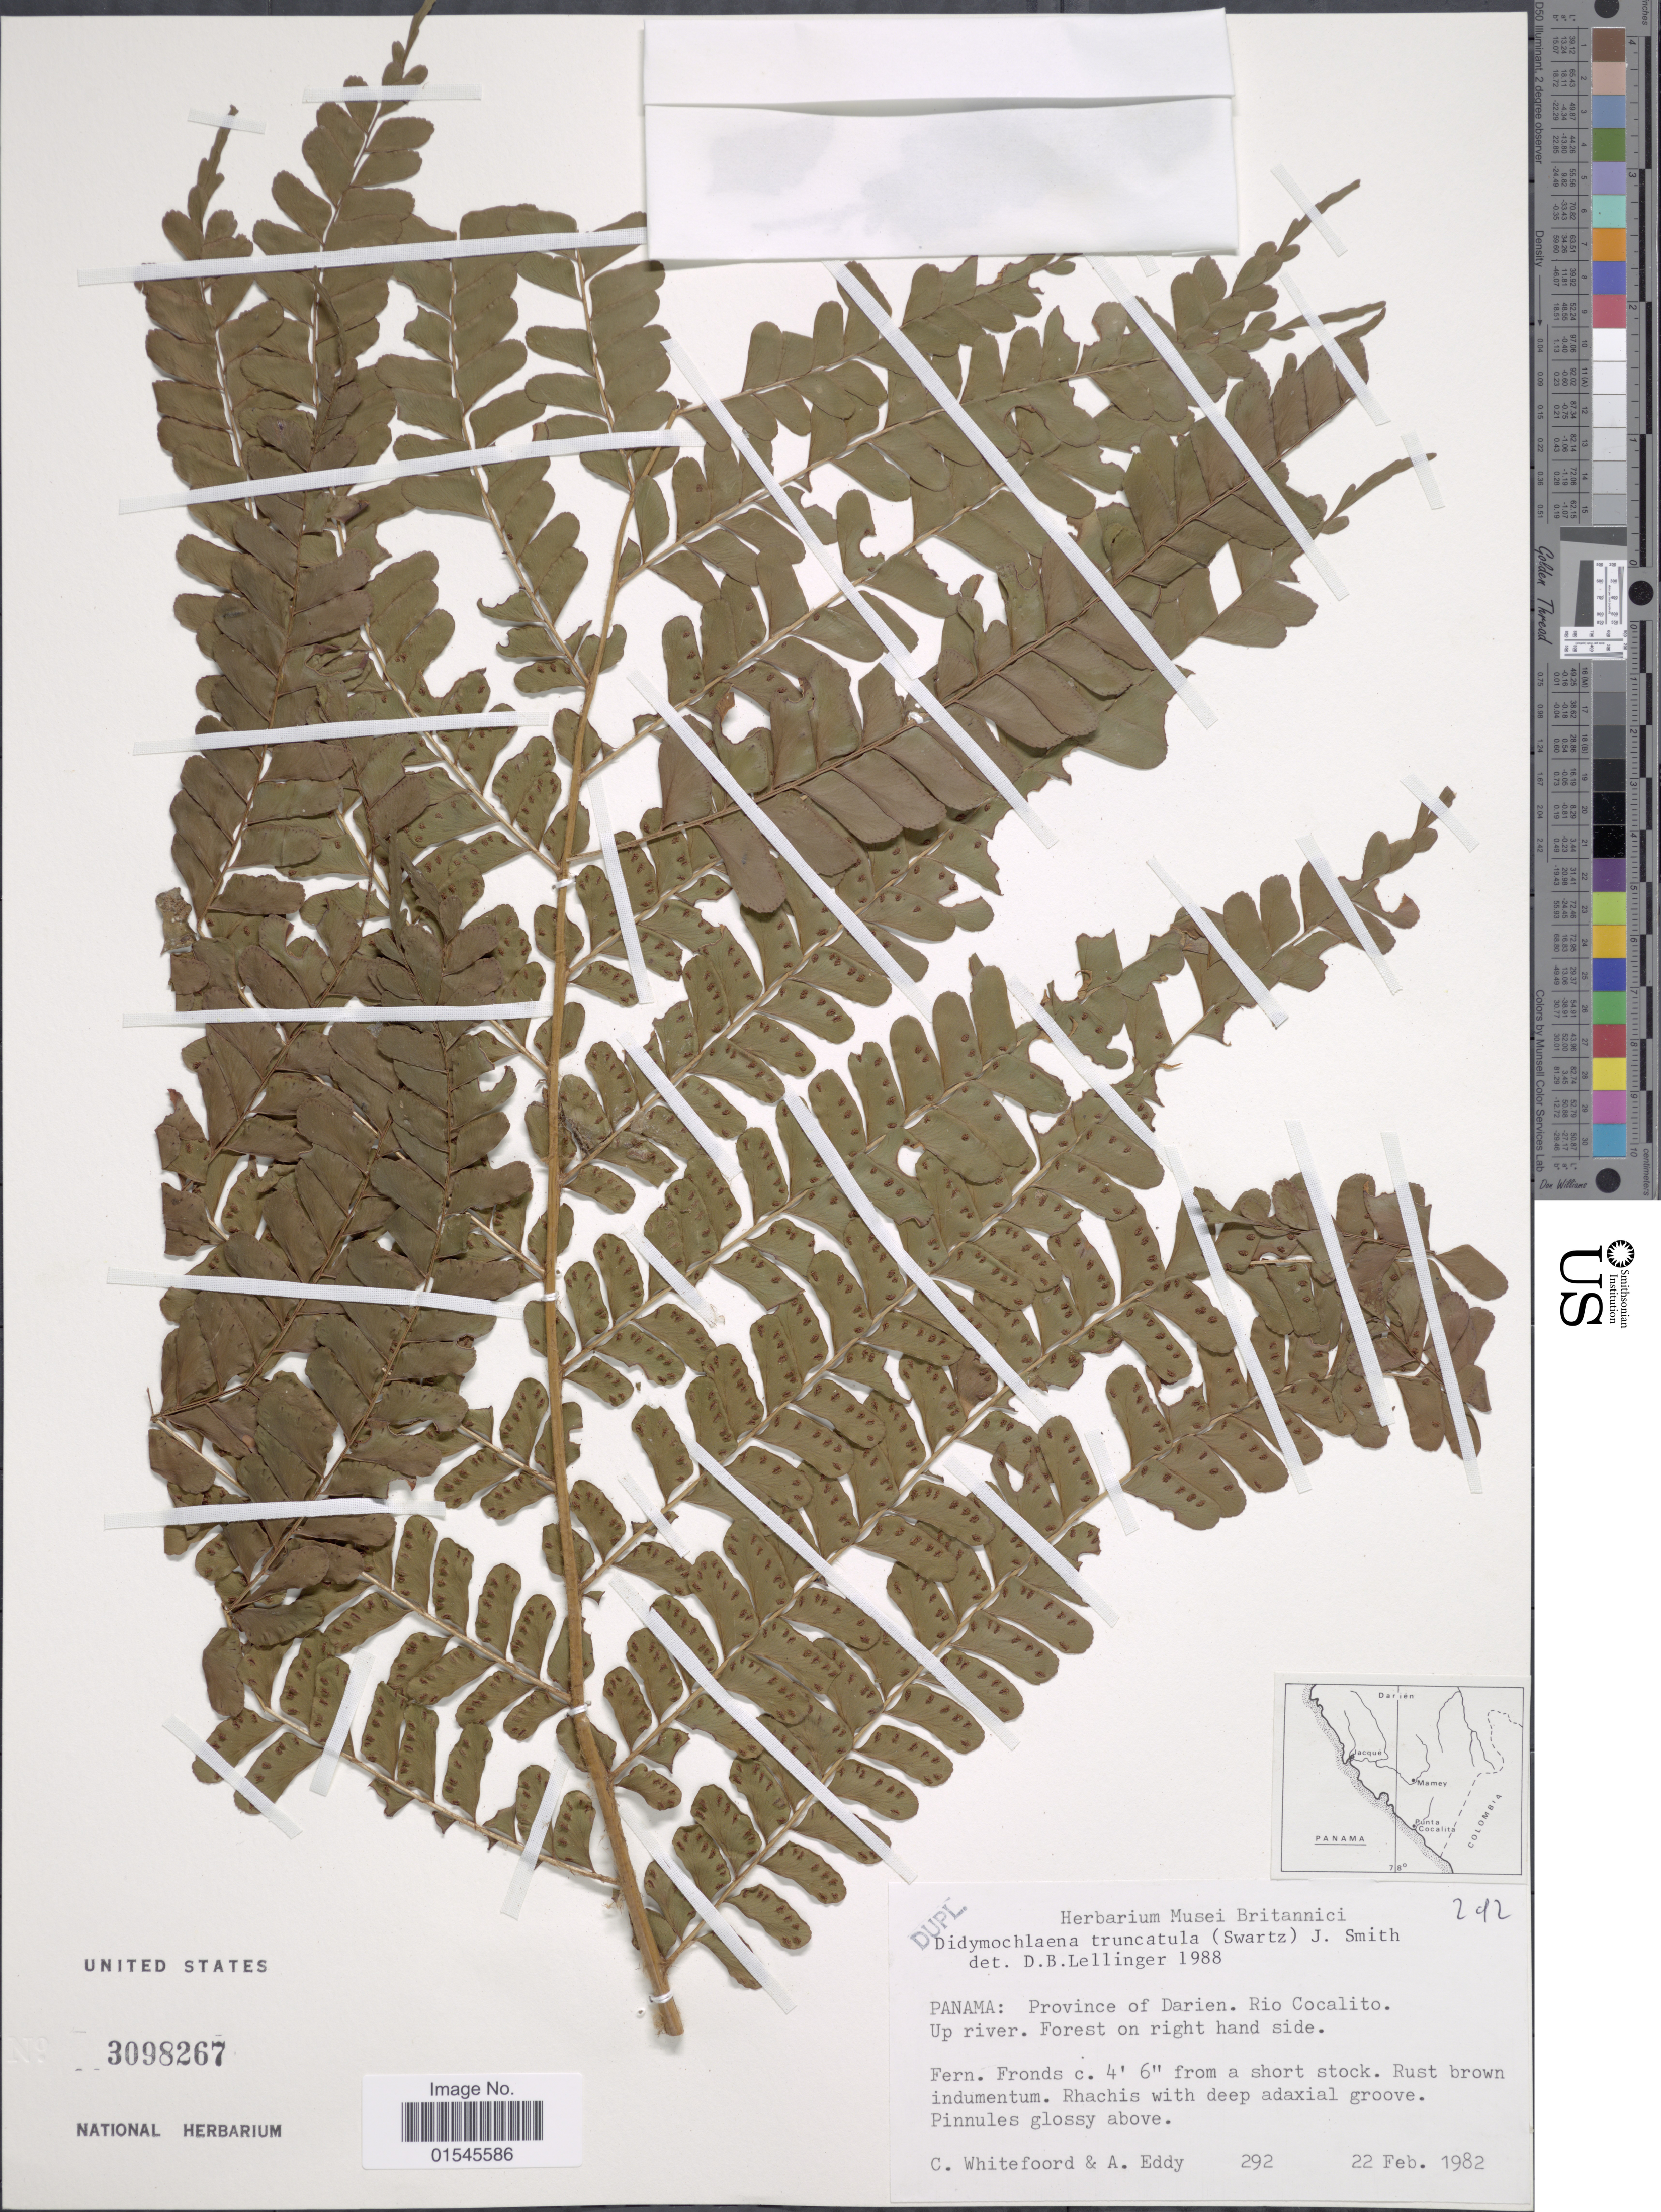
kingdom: Plantae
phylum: Tracheophyta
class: Polypodiopsida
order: Polypodiales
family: Didymochlaenaceae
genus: Didymochlaena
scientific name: Didymochlaena truncatula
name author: (Sw.) J. Sm.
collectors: C. Whitefoord & A. Eddy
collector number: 292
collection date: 1982-02-22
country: Panama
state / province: Darién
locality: Rio Cocalito. Up river. Forest on right hand side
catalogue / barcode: US 3098267